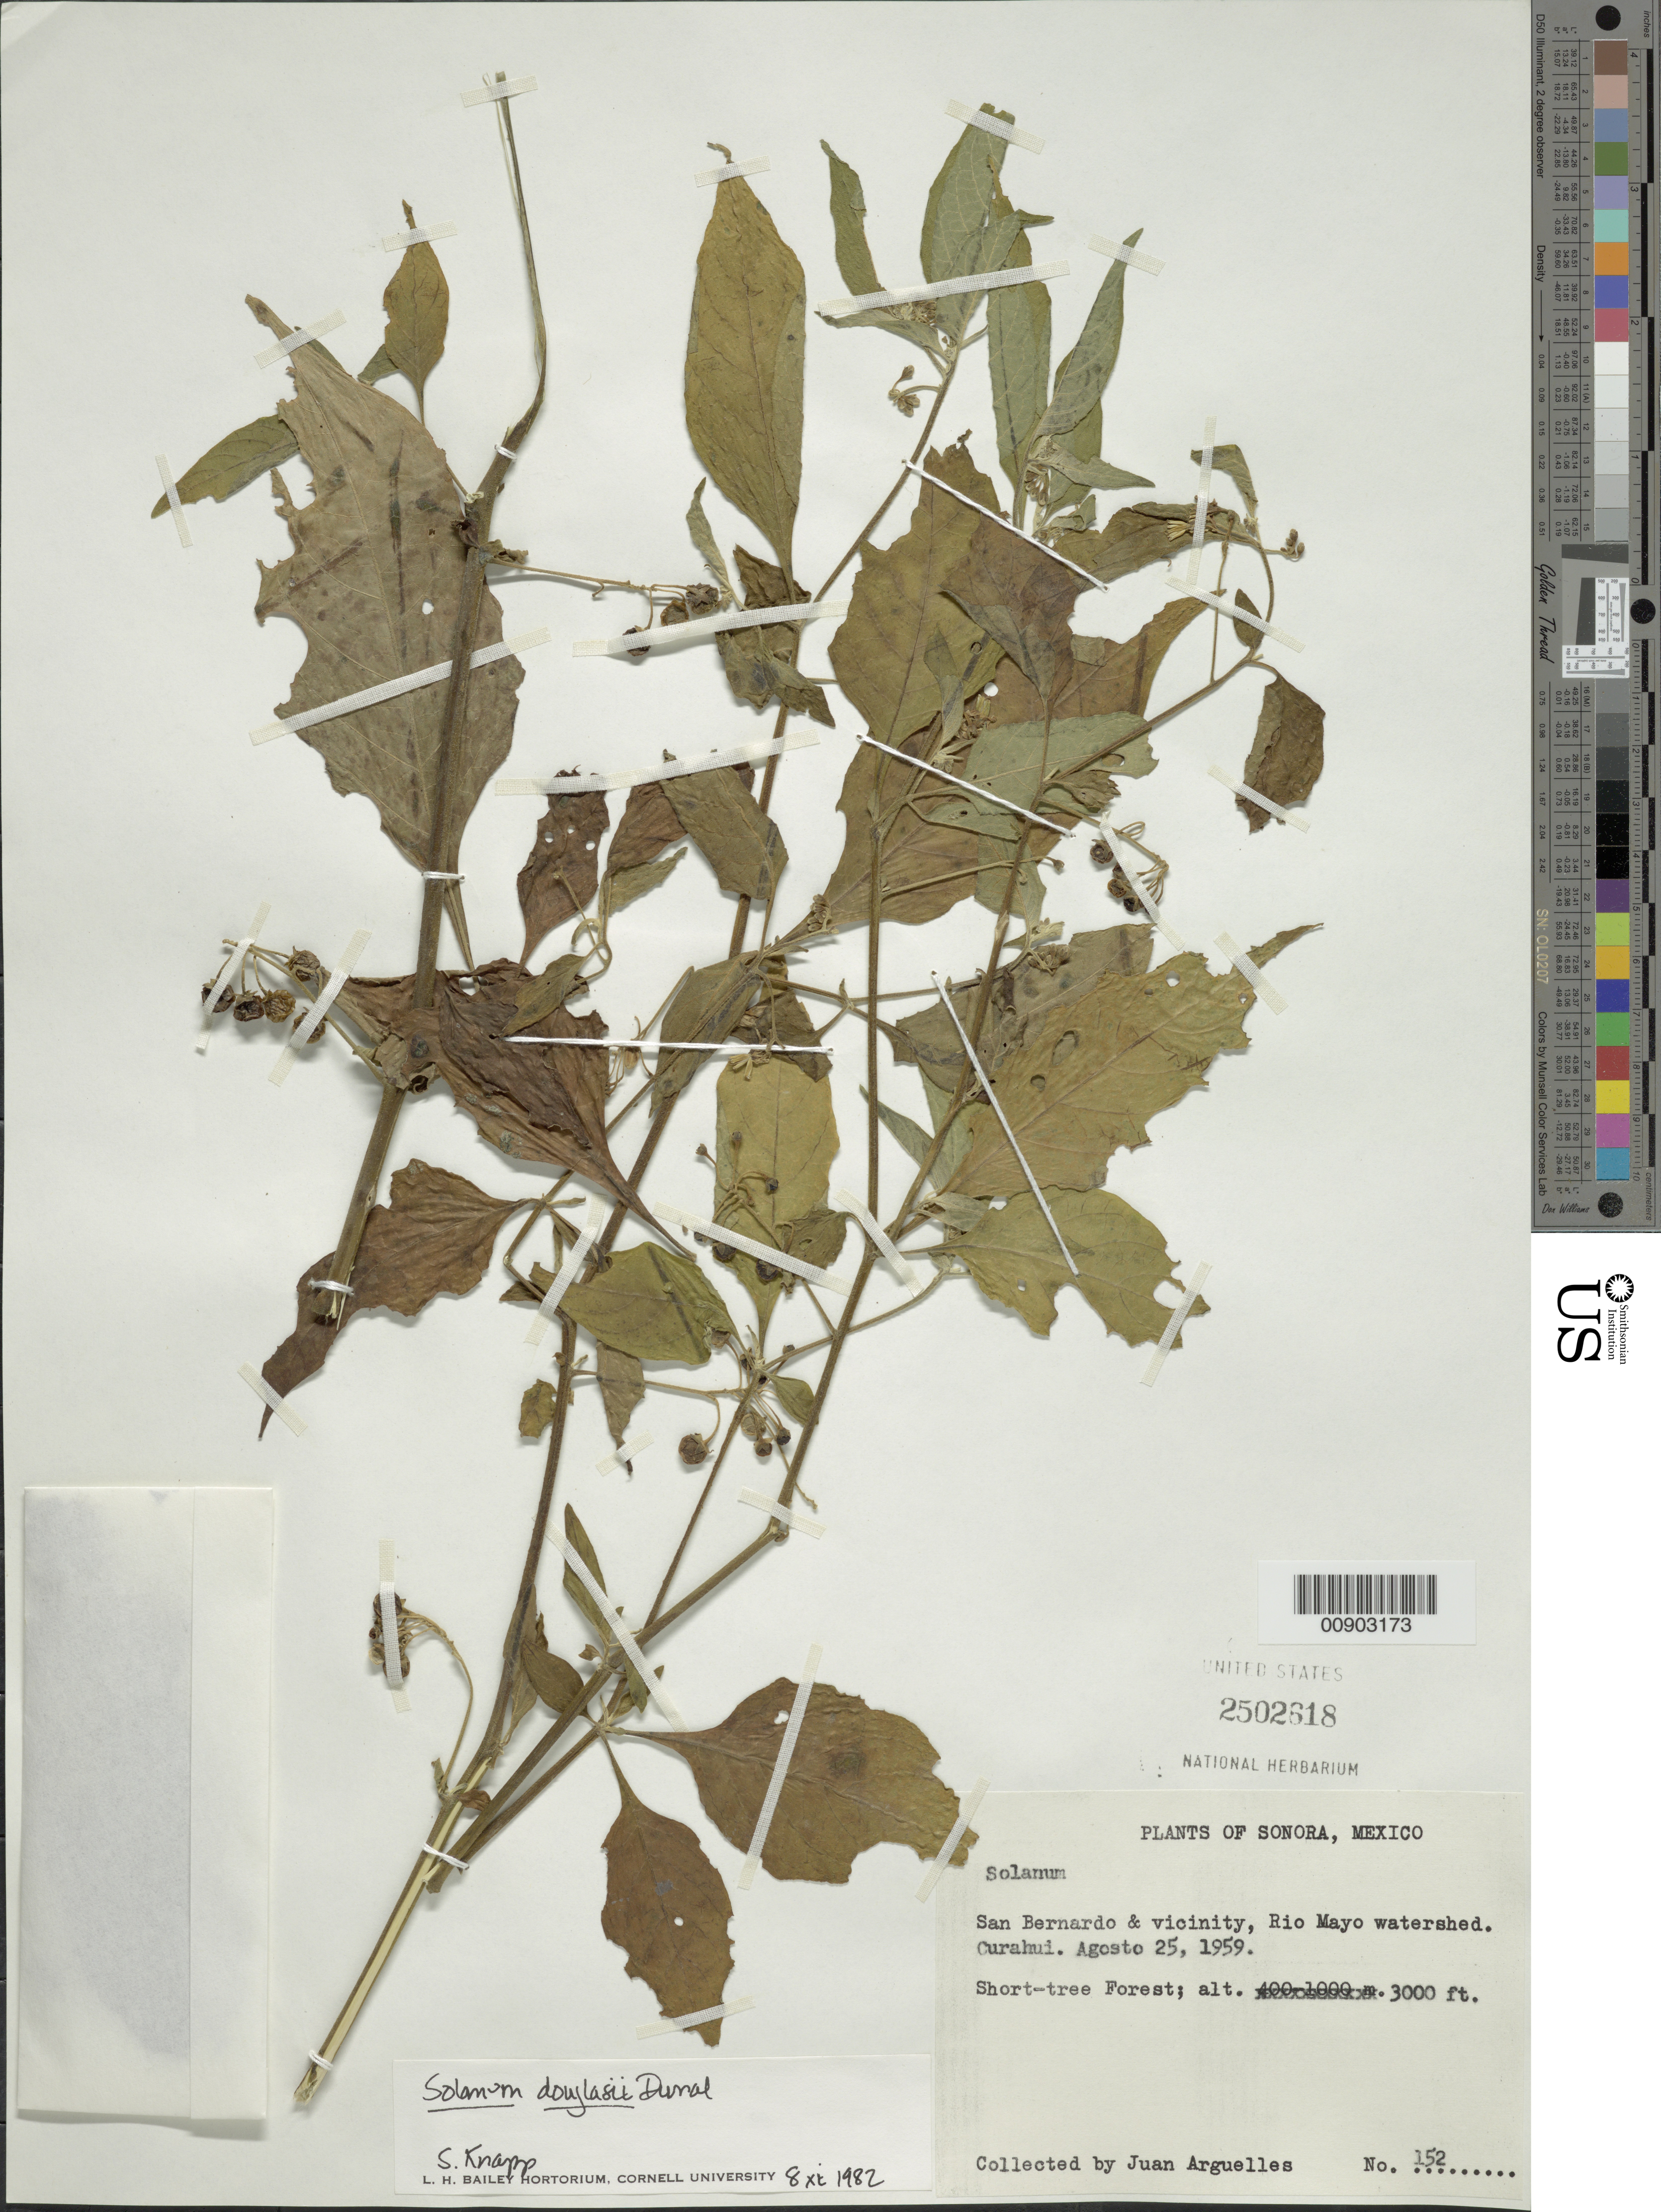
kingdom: Plantae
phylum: Tracheophyta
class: Magnoliopsida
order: Solanales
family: Solanaceae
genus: Solanum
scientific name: Solanum douglasii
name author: Dunal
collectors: J. Arguelles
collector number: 152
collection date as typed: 25 Aug 1959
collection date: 1959-08-25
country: Mexico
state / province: Sonora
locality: San Bernardo & vicinity, Río Mayo wateshed. Curahui, Sonora.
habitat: Short-tree forest.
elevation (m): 914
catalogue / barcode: US 2502618